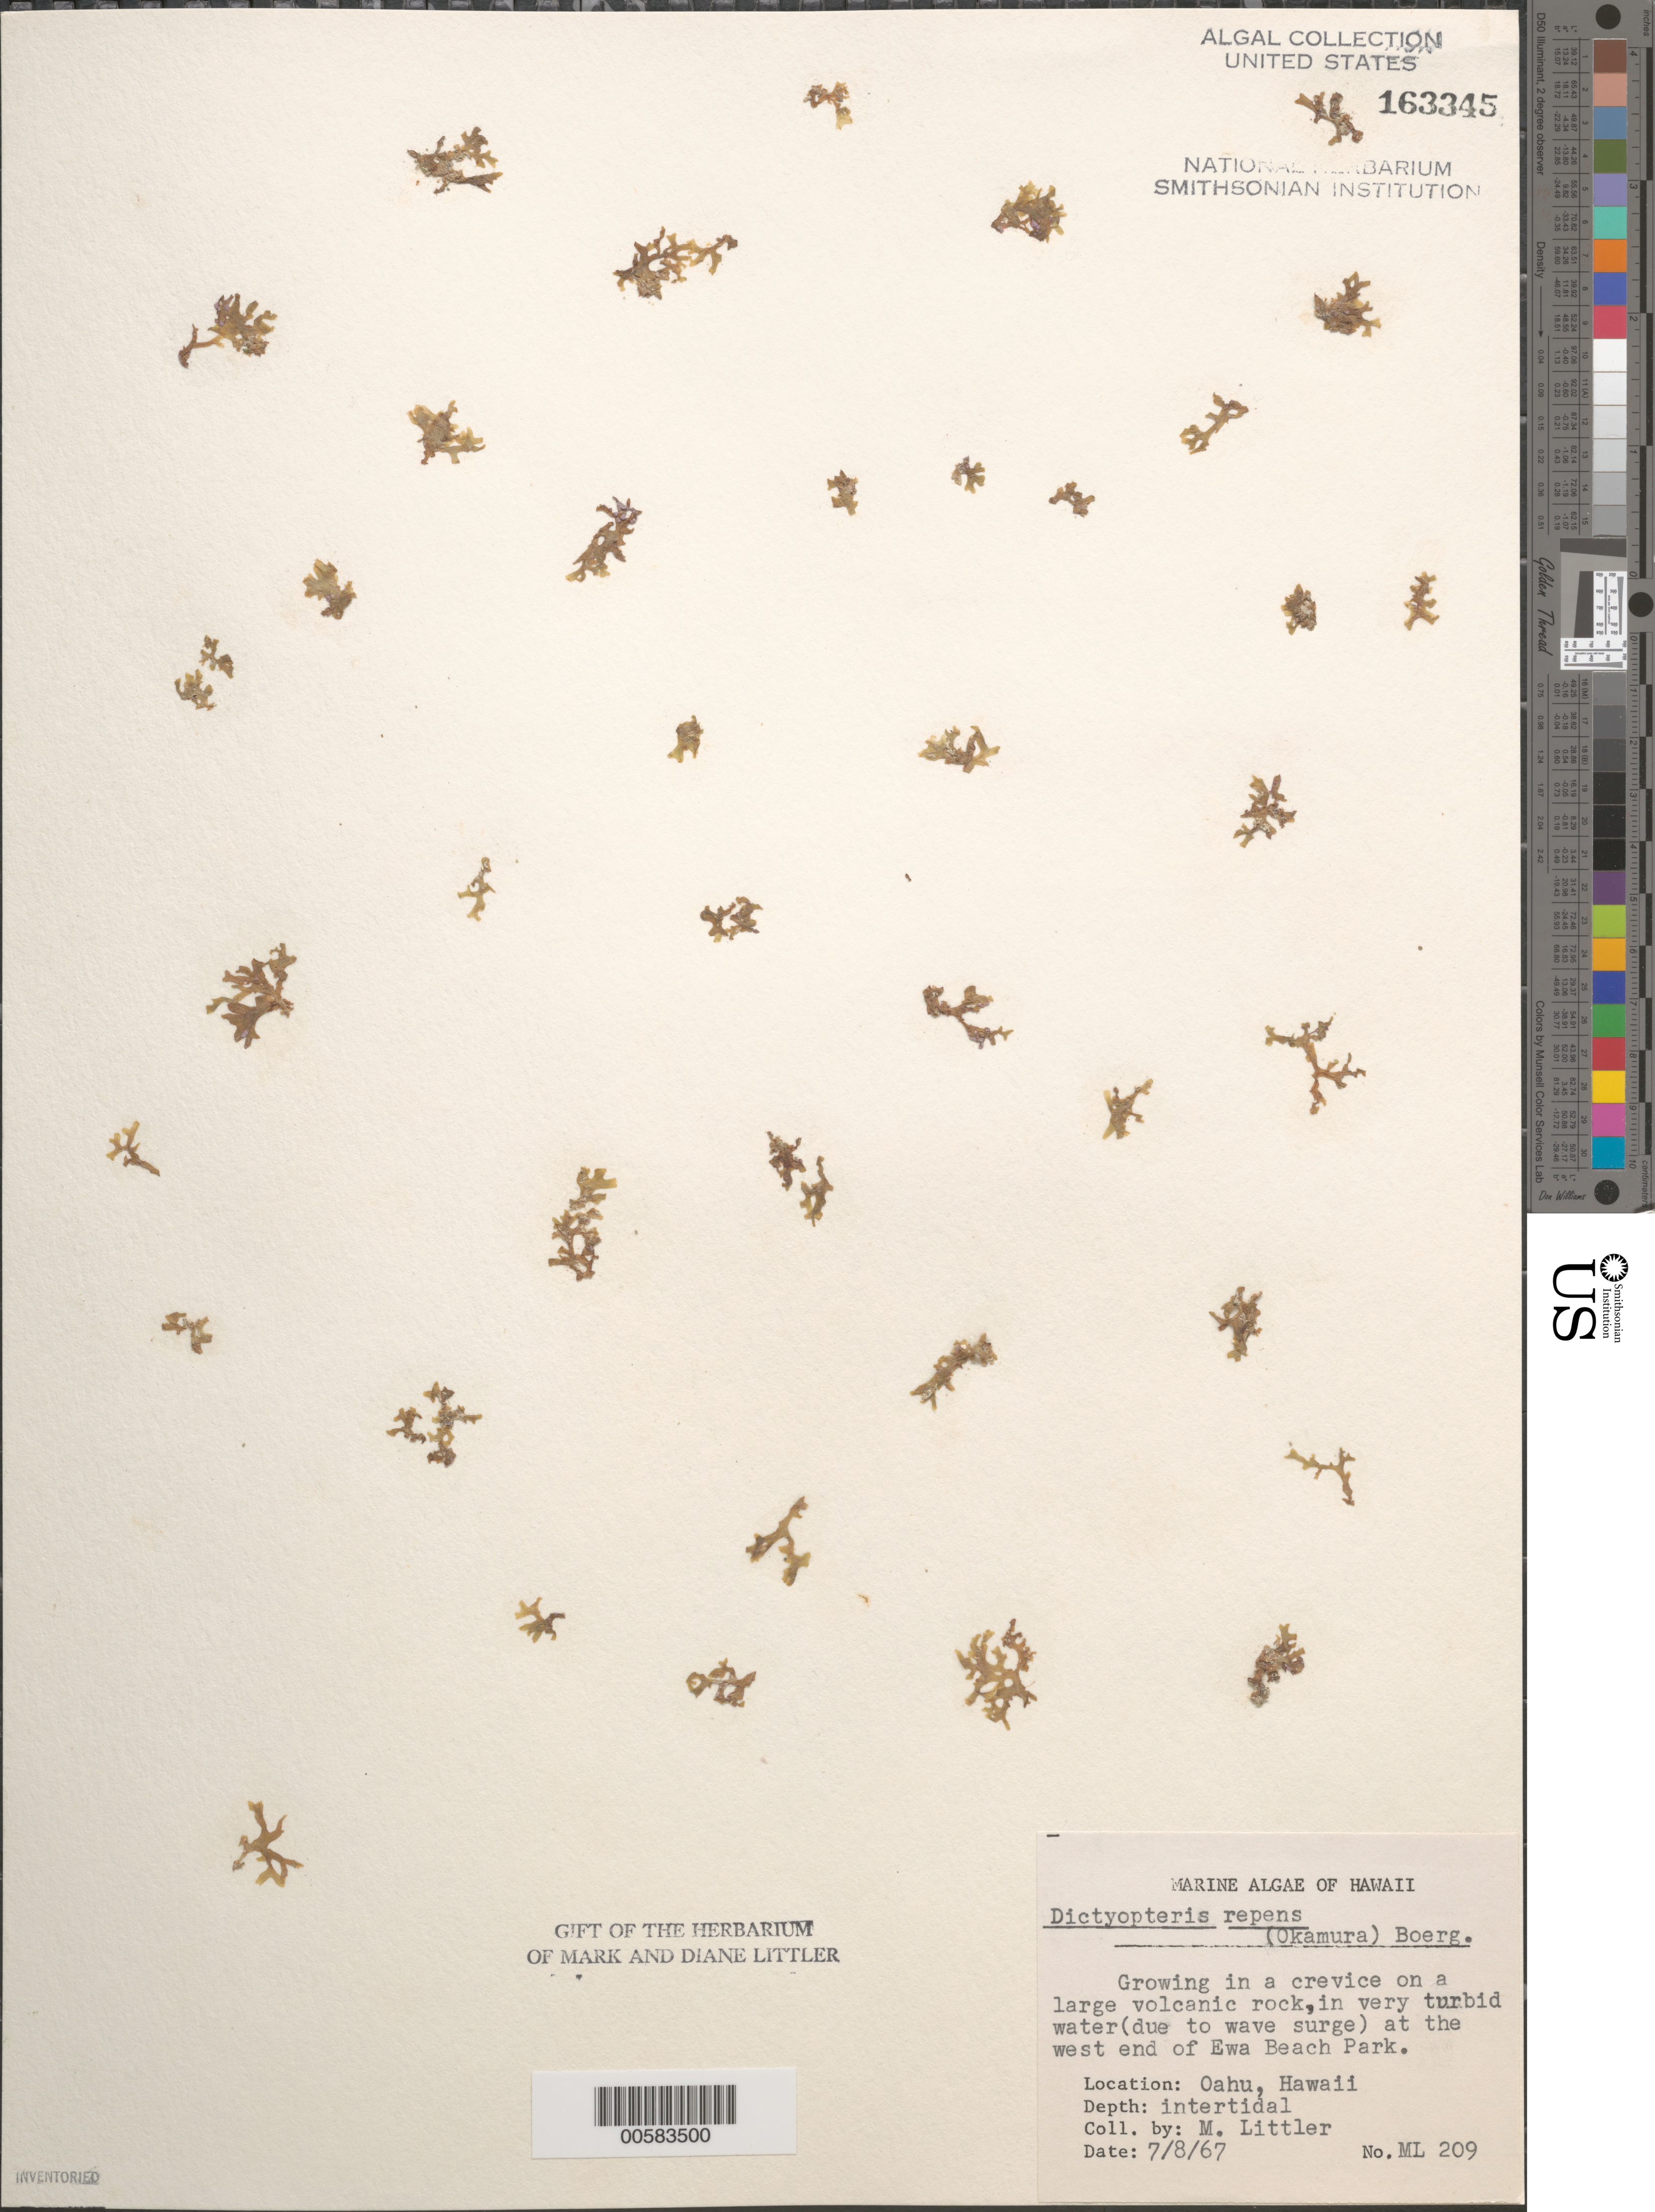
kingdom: Chromista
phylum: Ochrophyta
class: Phaeophyceae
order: Dictyotales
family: Dictyotaceae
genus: Dictyopteris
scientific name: Dictyopteris repens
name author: (Okamura) Børgesen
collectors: M. M. Littler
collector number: ML 209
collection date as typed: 08 Jul 1967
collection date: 1967-07-08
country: United States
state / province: Hawaii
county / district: Honolulu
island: Oahu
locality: Ewa Beach Park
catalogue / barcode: US 163345